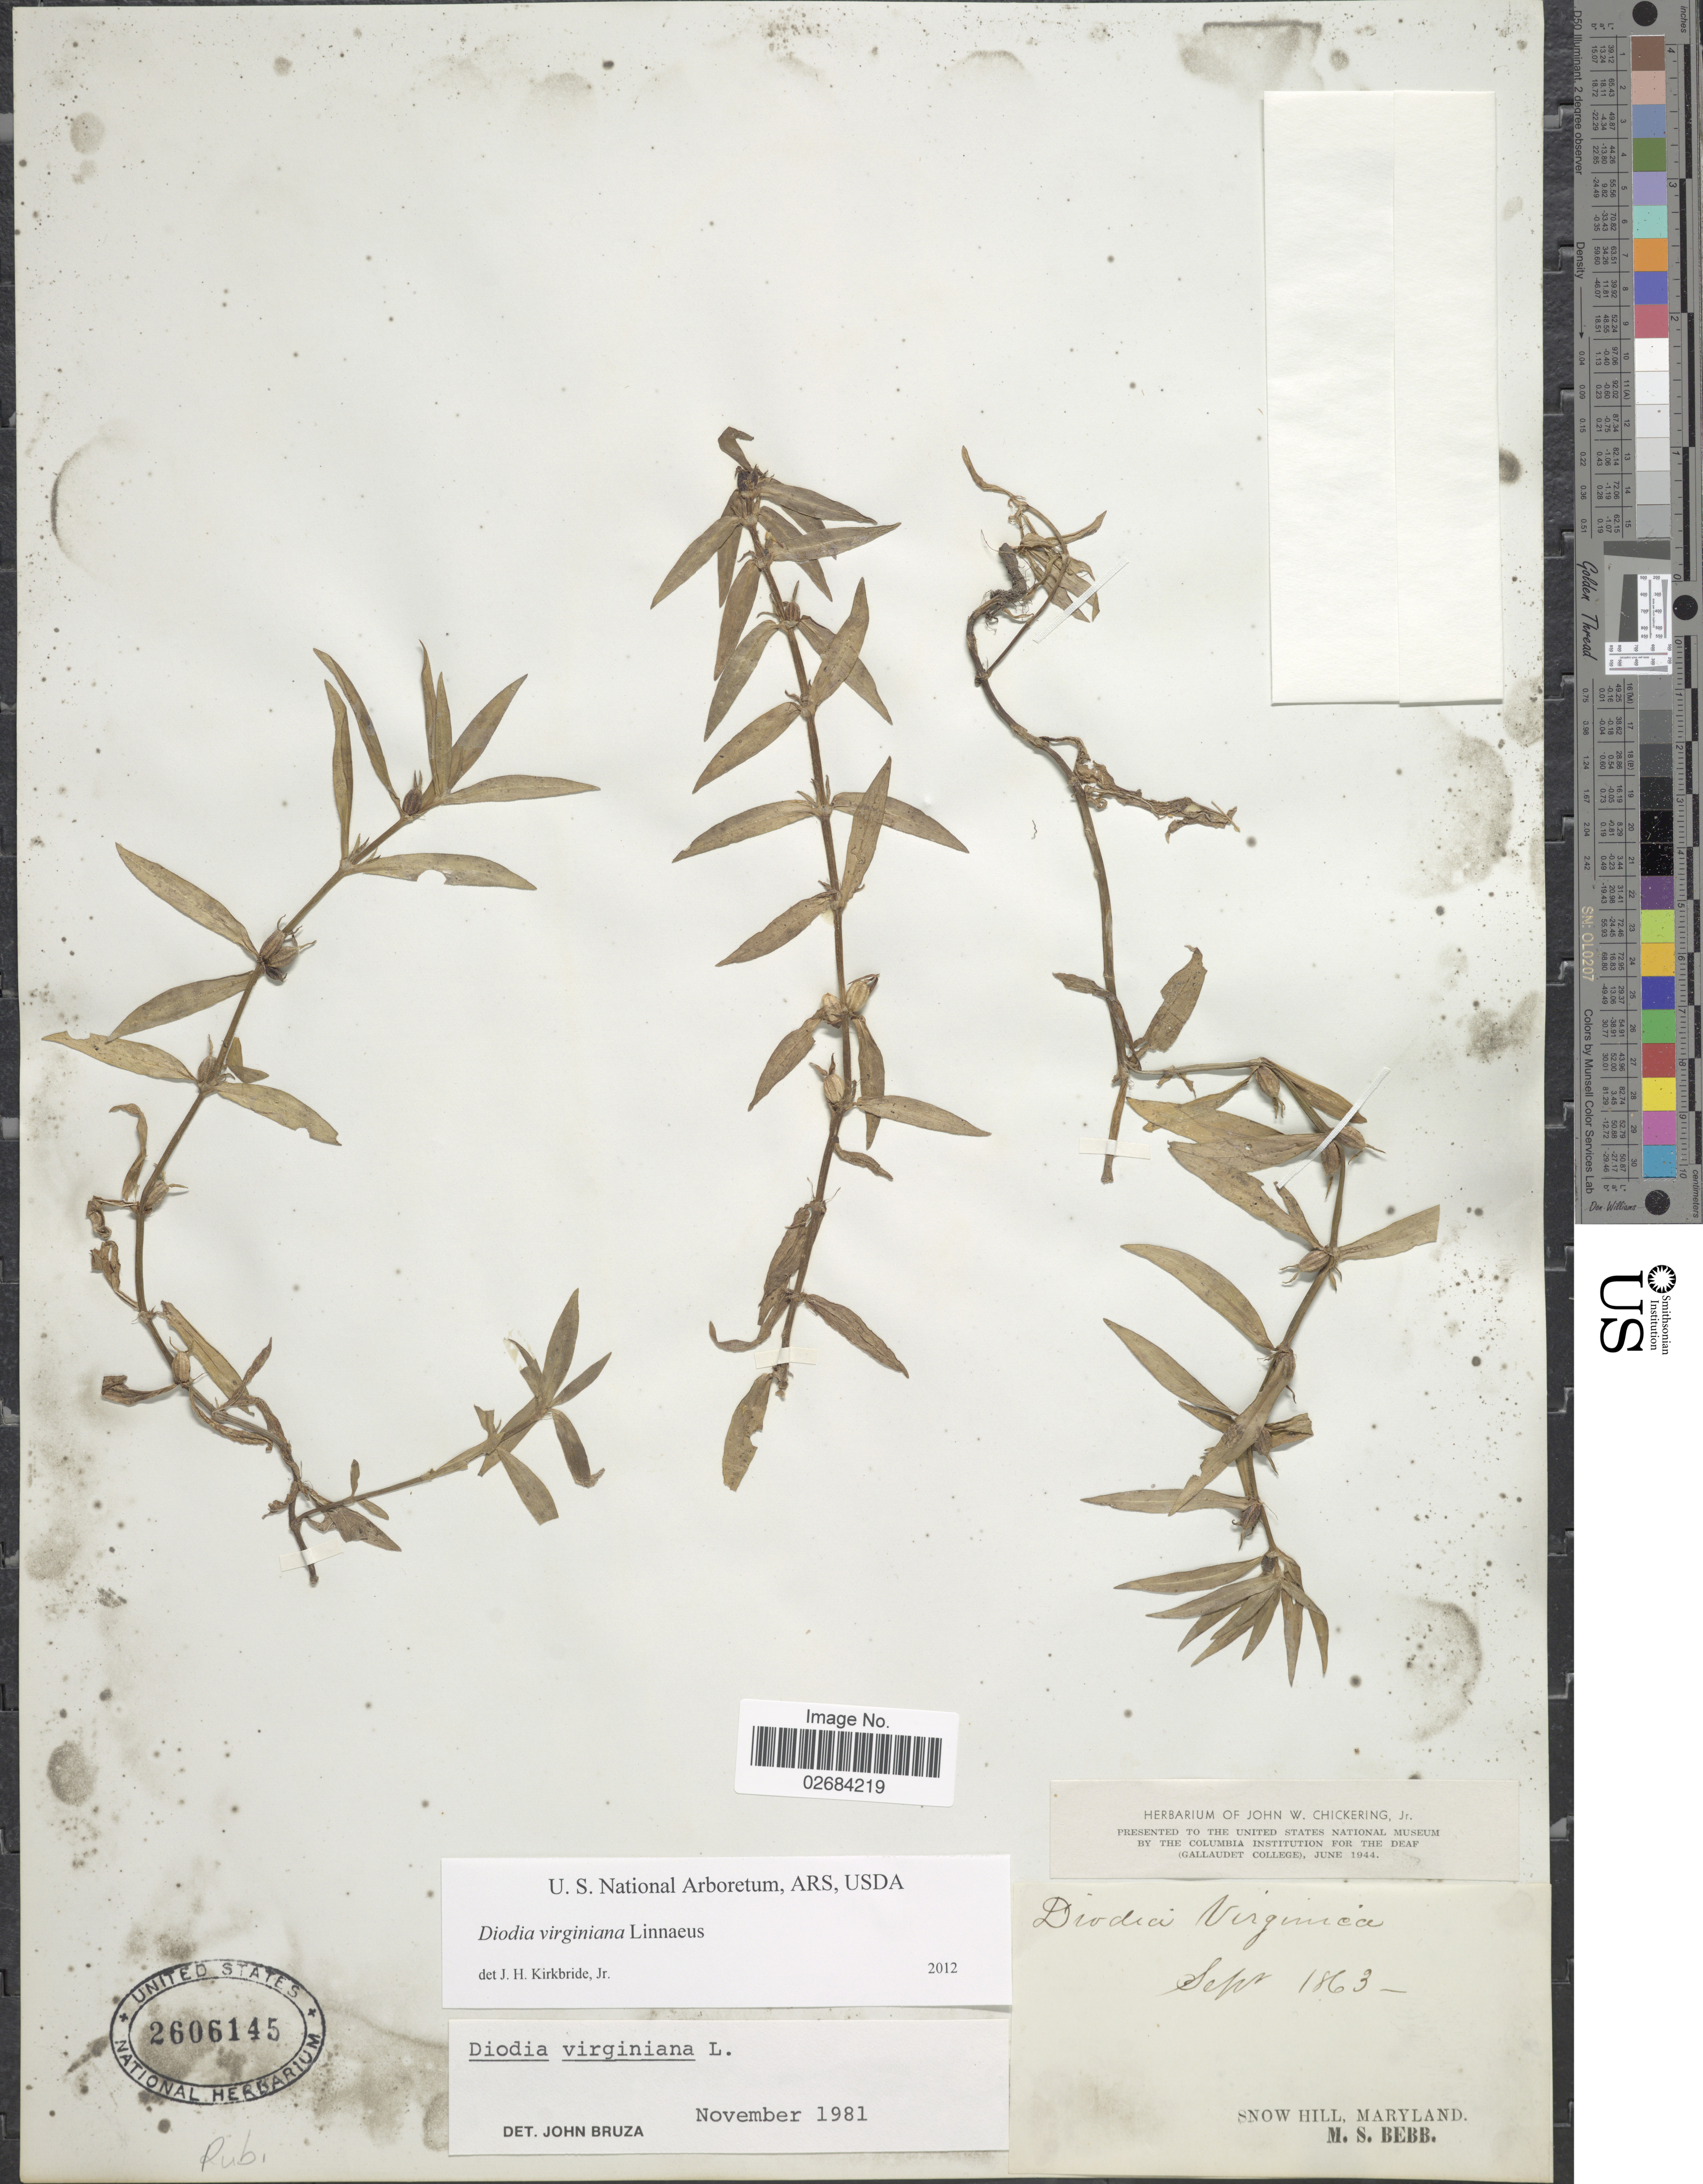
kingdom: Plantae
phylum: Tracheophyta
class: Magnoliopsida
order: Gentianales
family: Rubiaceae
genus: Diodia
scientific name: Diodia virginiana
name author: L.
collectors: M. Bebb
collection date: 1863-09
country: United States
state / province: Maryland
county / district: Worcester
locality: Snow Hill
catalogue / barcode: US 2606145